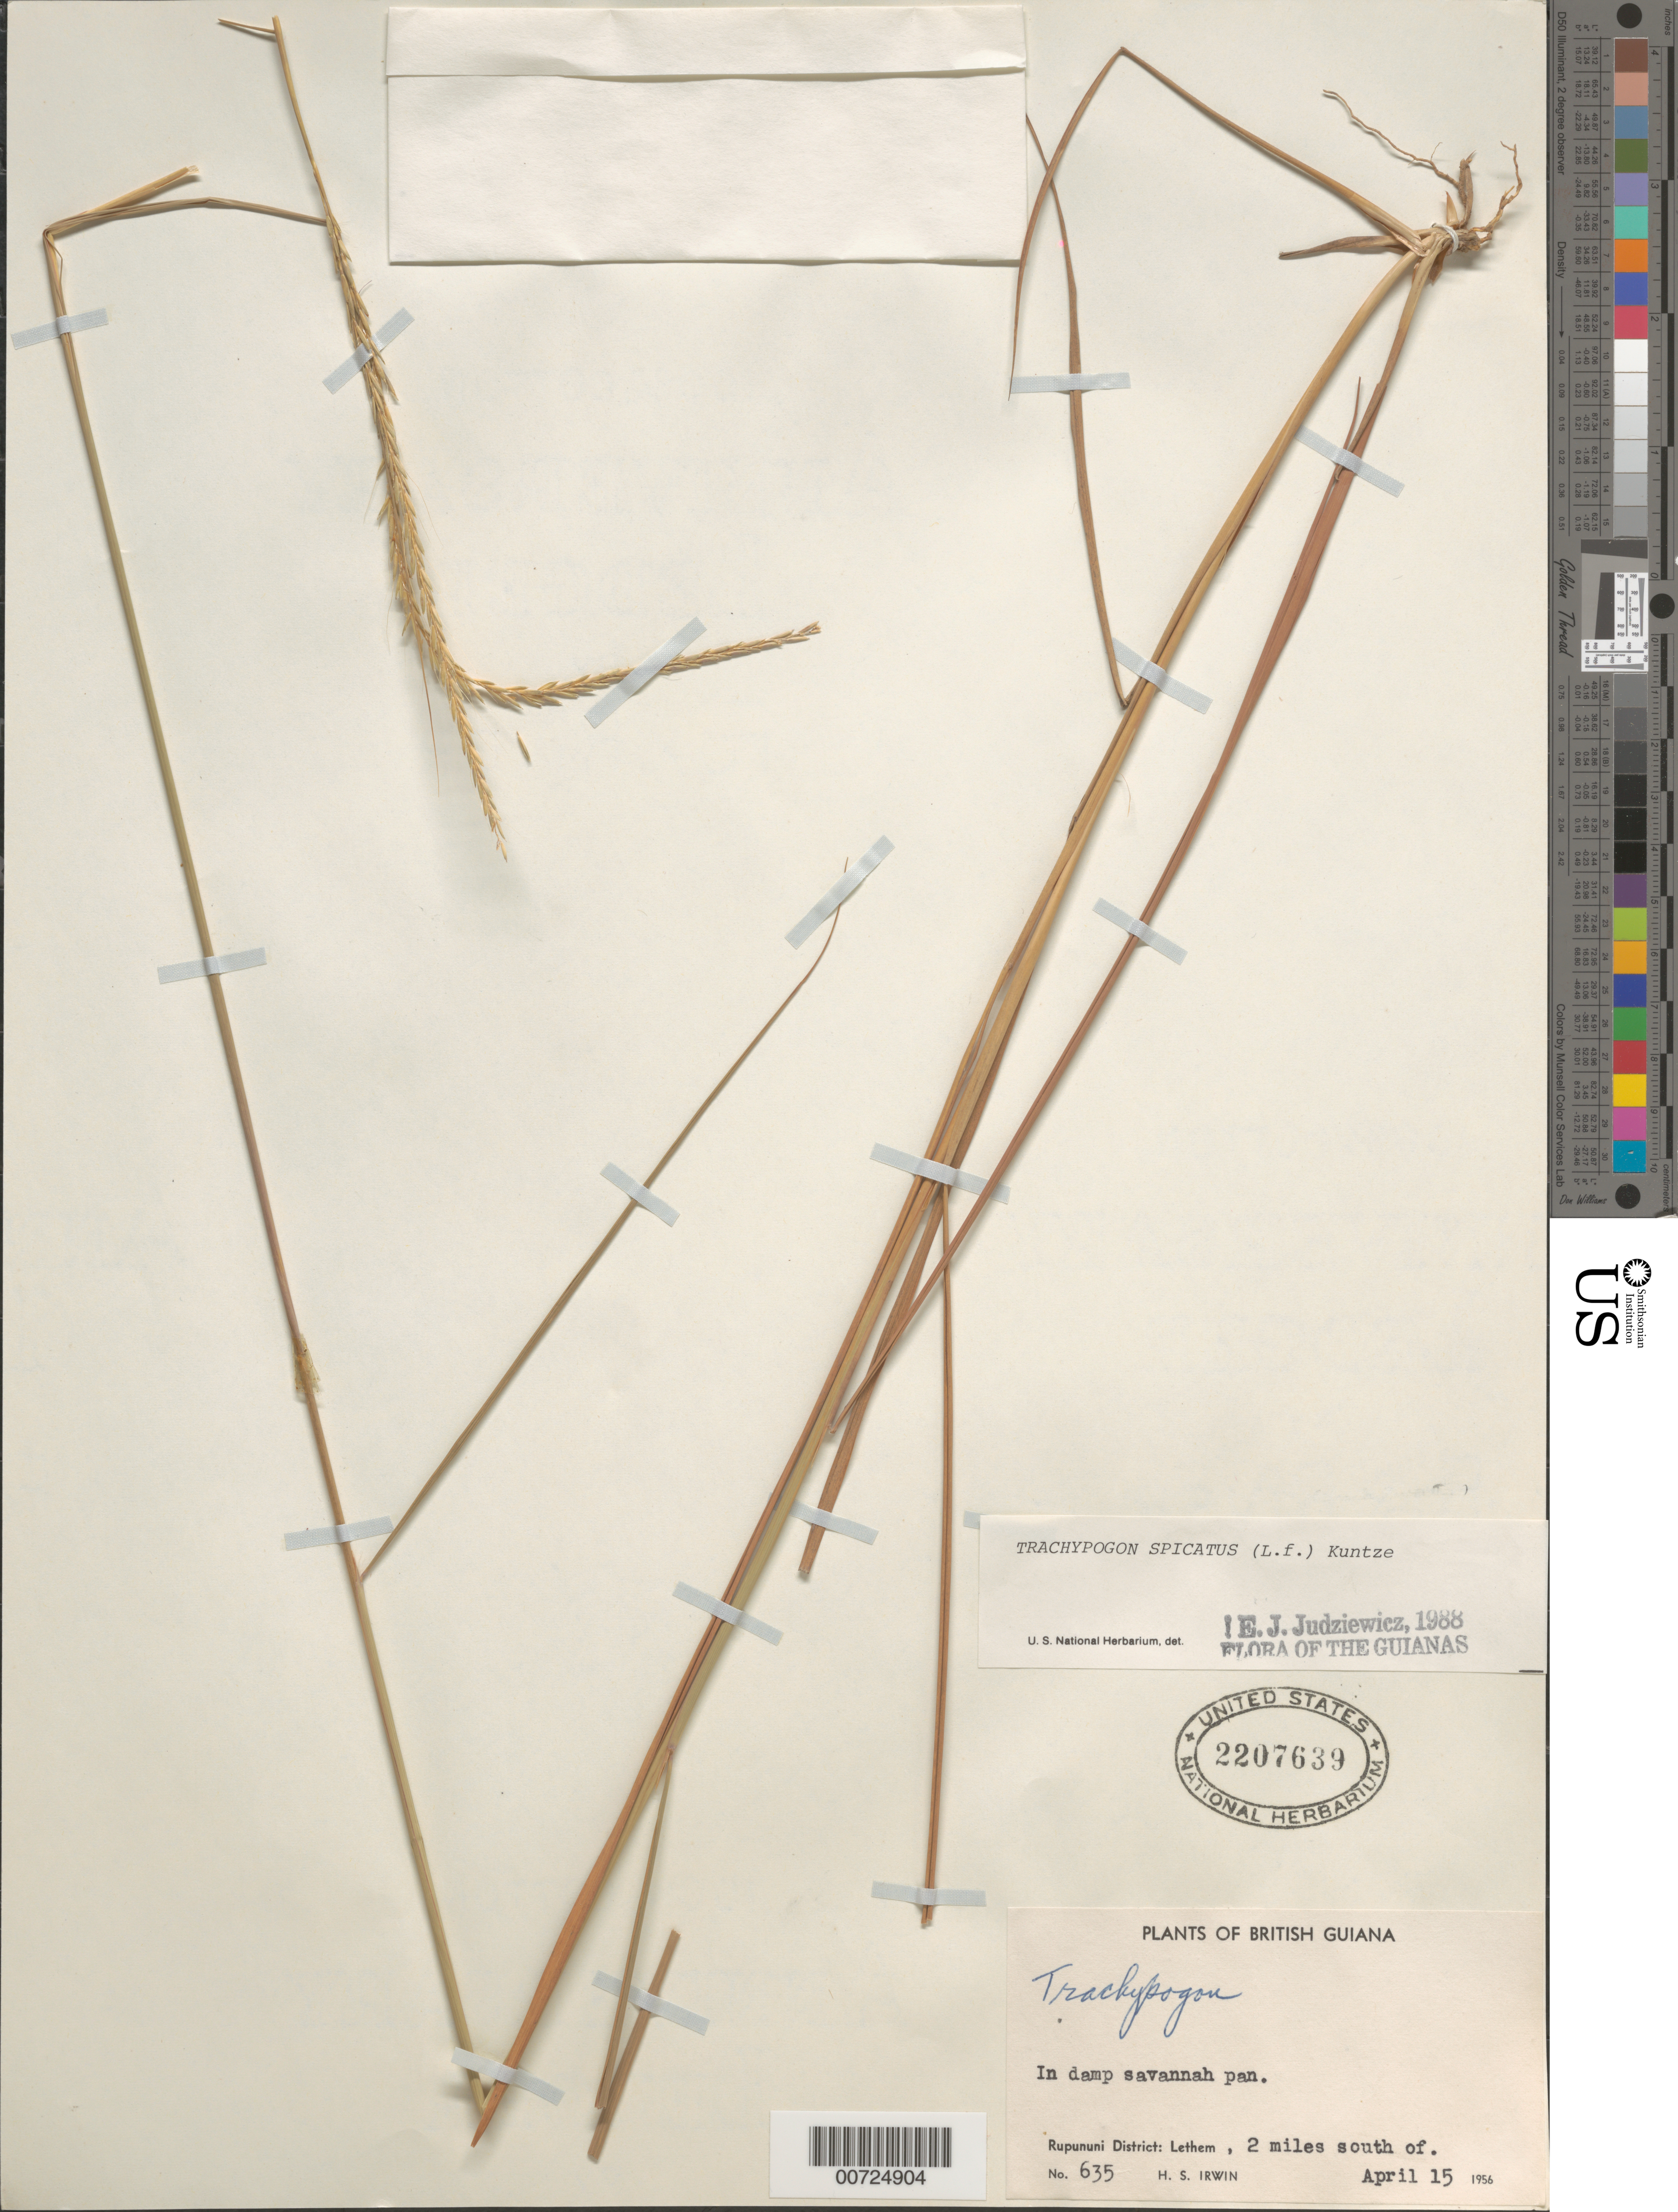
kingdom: Plantae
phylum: Tracheophyta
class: Liliopsida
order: Poales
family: Poaceae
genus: Trachypogon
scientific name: Trachypogon spicatus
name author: (L. f.) Kuntze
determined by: Judziewicz, E. J.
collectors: H. Irwin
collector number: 635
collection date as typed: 15-Apr-56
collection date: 1956-04-15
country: Guyana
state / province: U. Takutu-U. Essequibo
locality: Rupununi Dist., 2 mi. S of Lethem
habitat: Damp savanna pan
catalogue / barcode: US 2207639